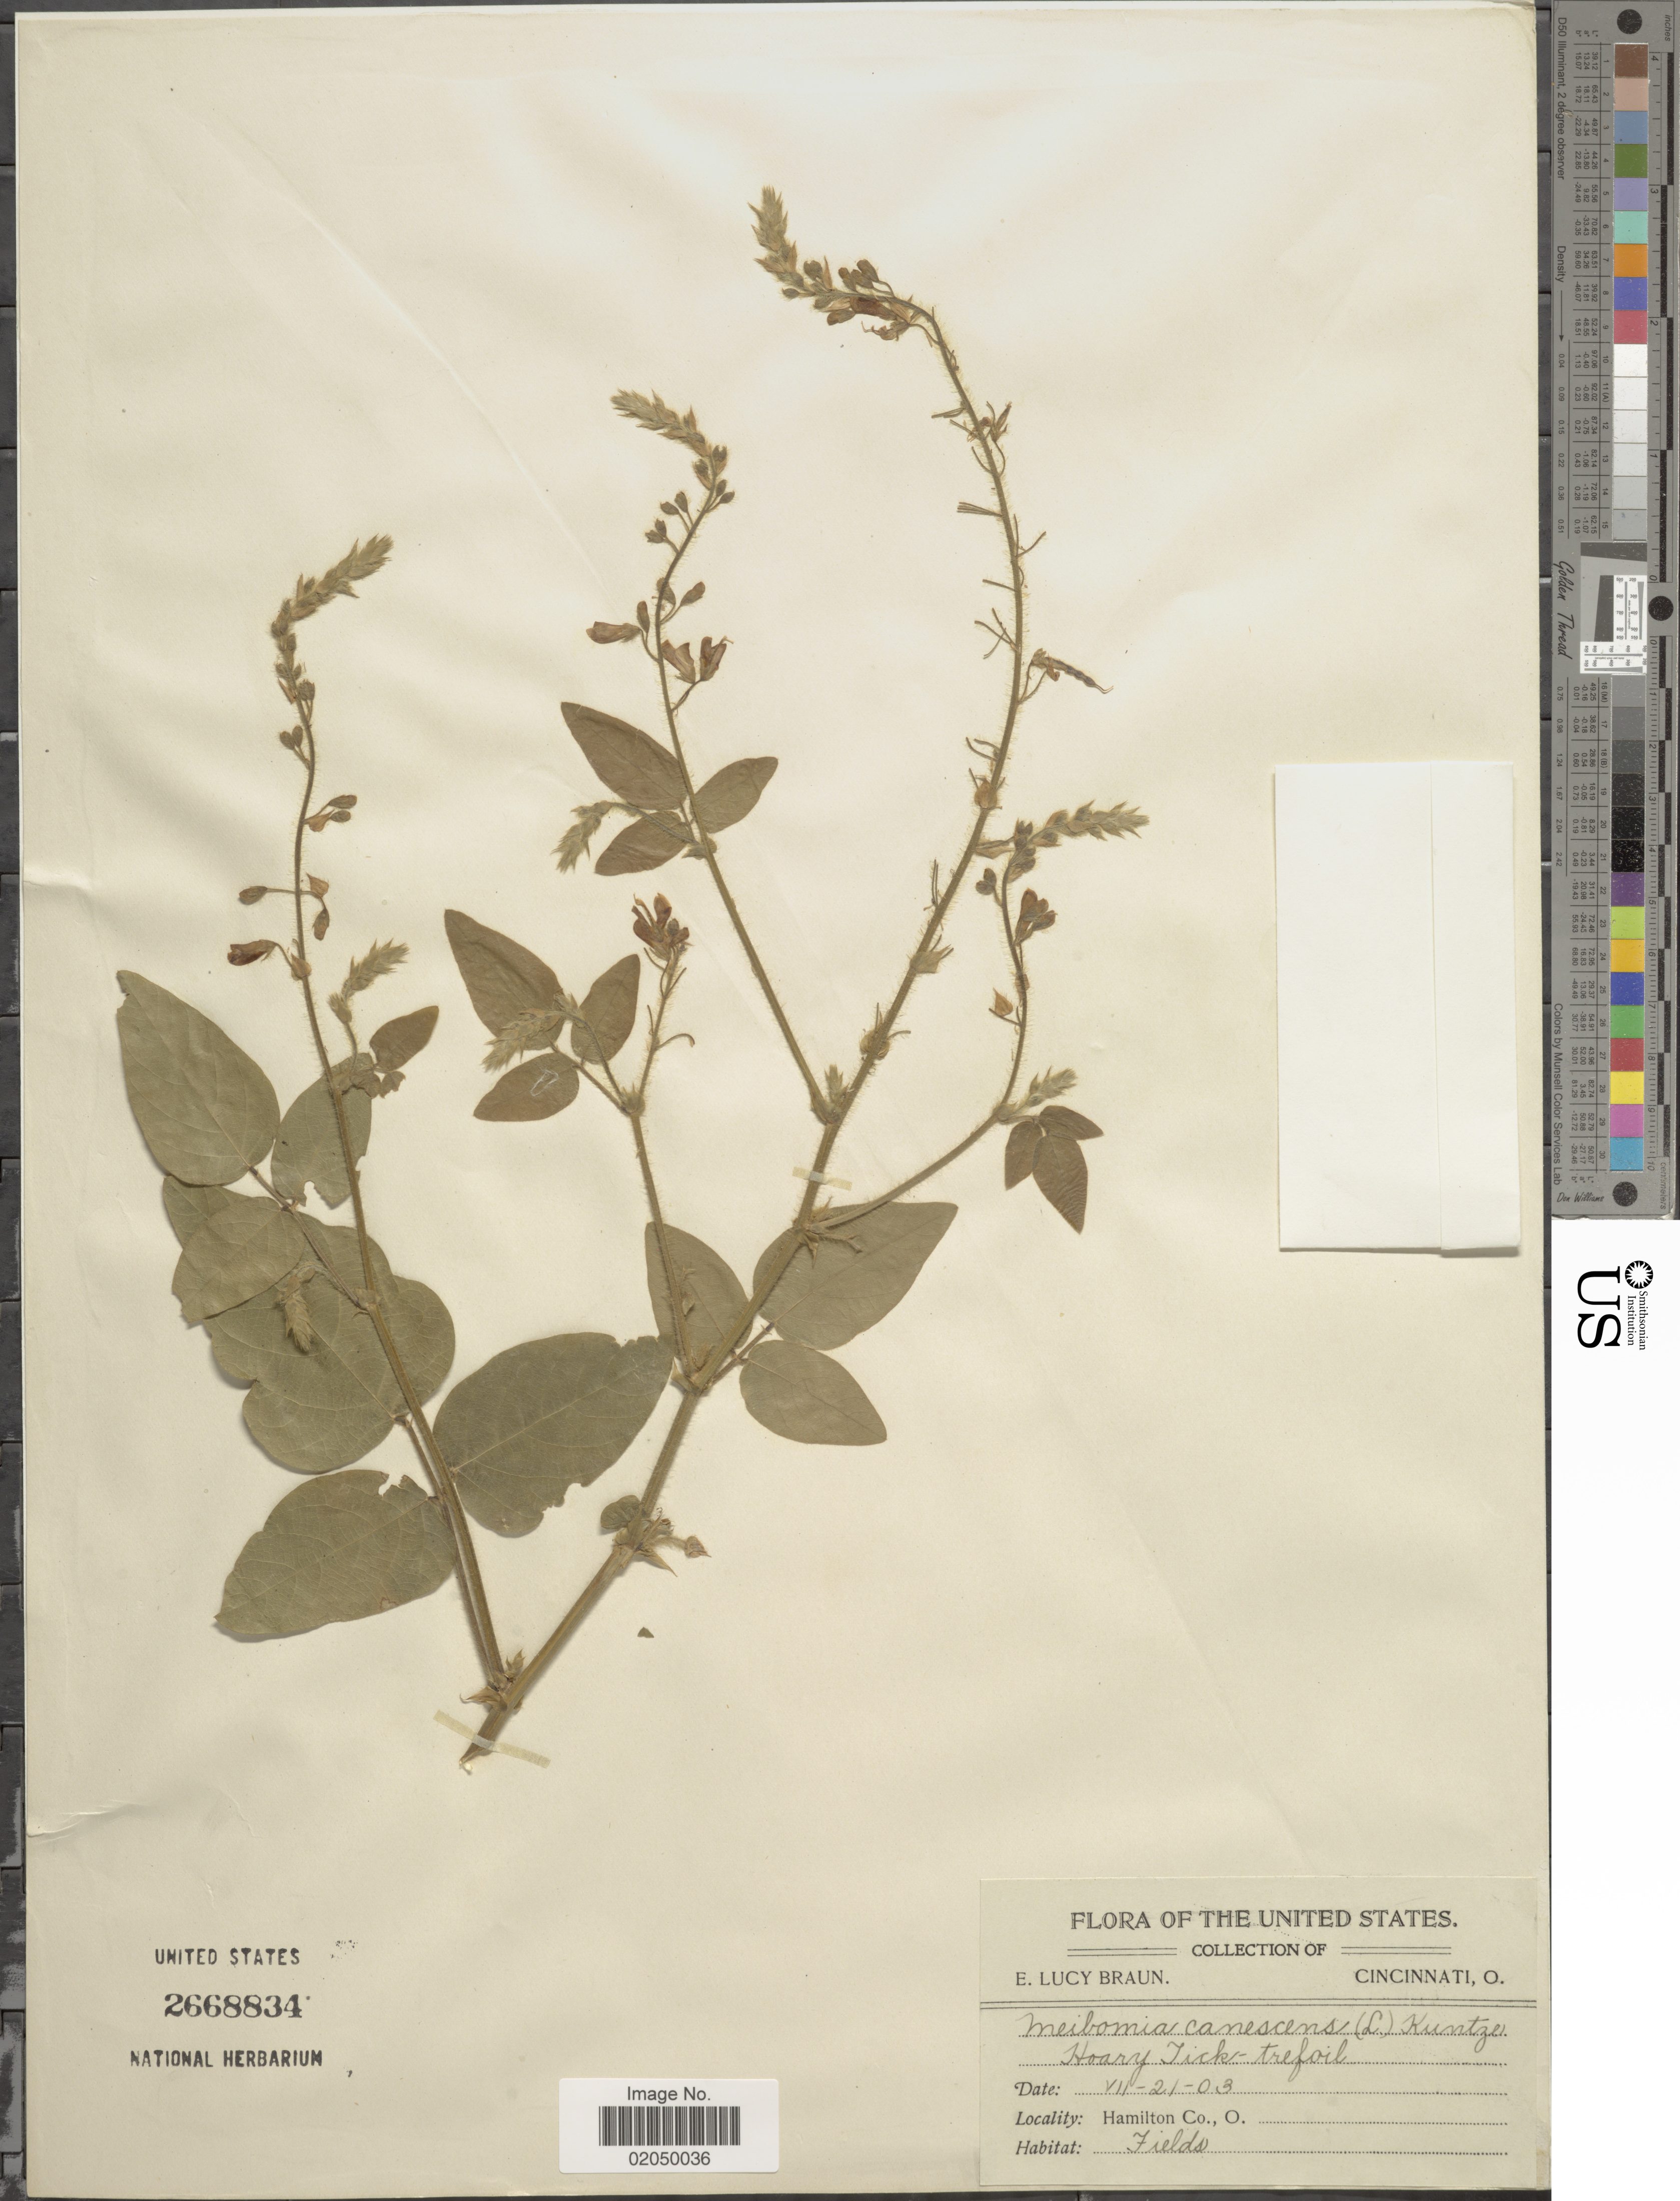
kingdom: Plantae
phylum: Tracheophyta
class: Magnoliopsida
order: Fabales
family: Fabaceae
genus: Desmodium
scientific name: Desmodium canescens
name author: (L.) DC.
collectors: E. L. Braun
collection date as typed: Transcribed d/m/y: 21/7/3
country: United States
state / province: Ohio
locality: Hamilton Co. O.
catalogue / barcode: US 2668834